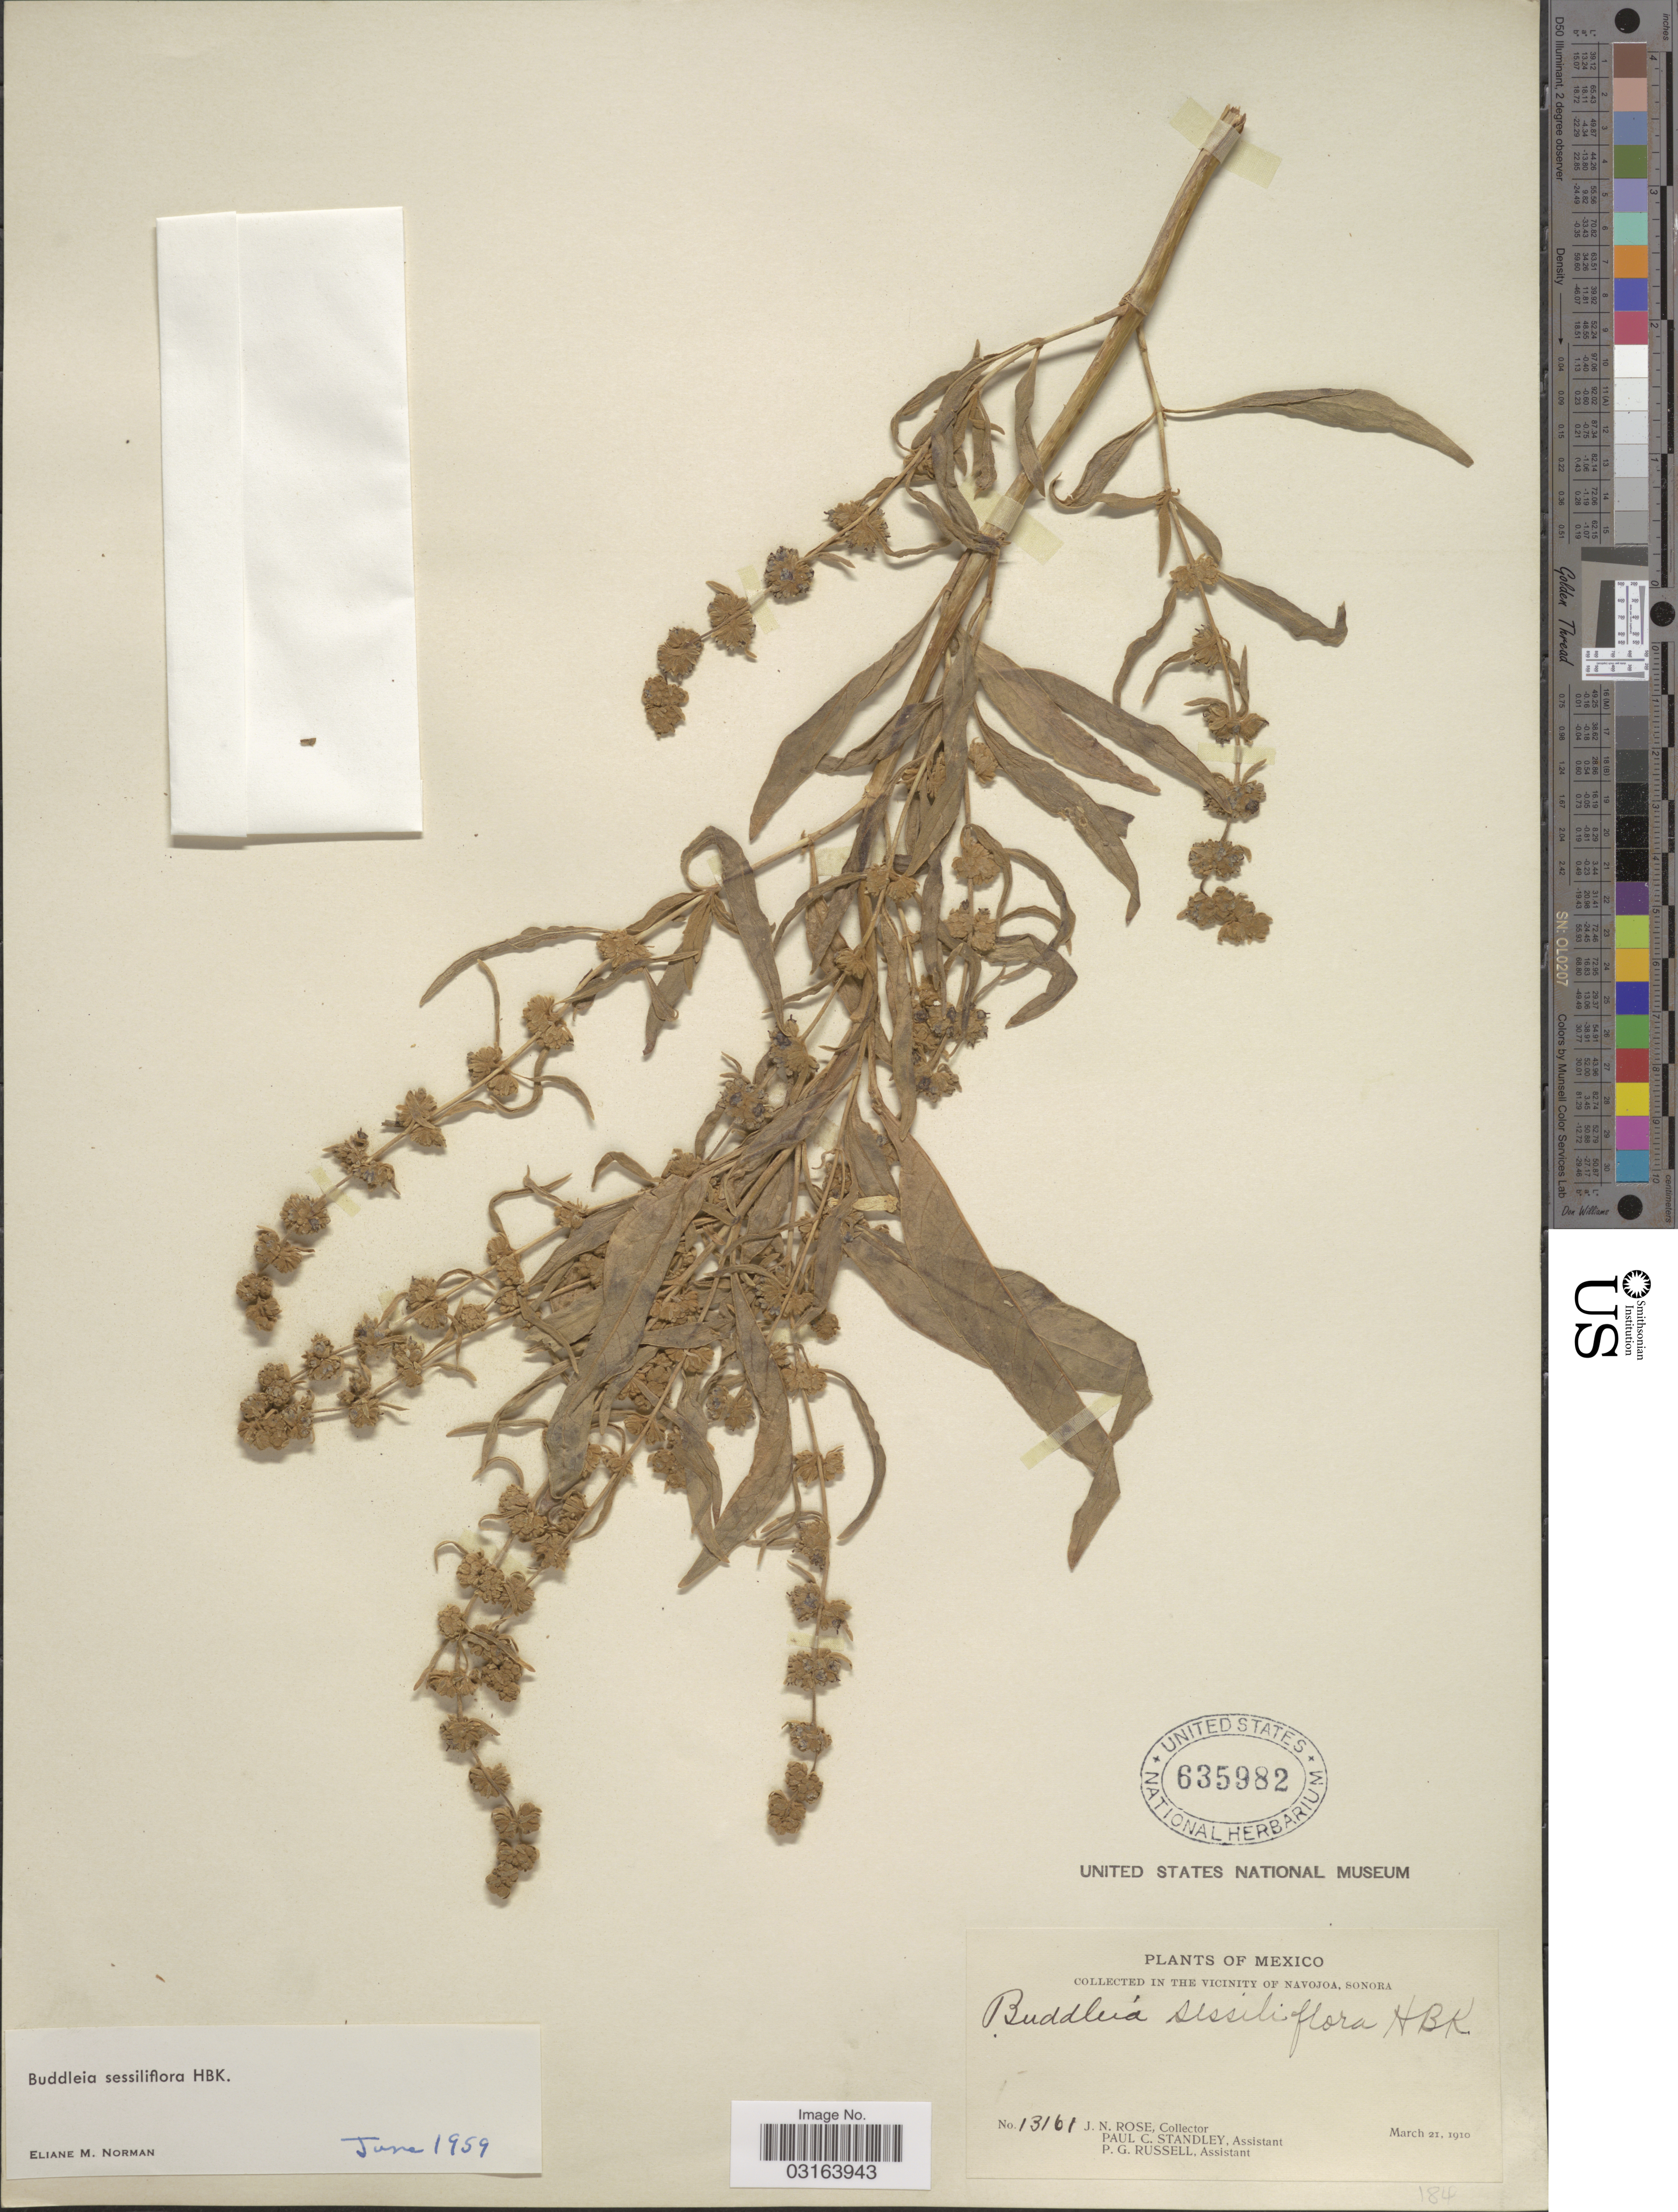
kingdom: Plantae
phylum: Tracheophyta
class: Magnoliopsida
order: Lamiales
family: Scrophulariaceae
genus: Buddleja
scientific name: Buddleja sessiliflora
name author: Kunth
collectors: J. N. Rose, P. C. Standley & P. G. Russell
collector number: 13161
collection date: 1910-03-21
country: Mexico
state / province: Sonora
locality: Vicinity of Navojoa.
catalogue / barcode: US 635982